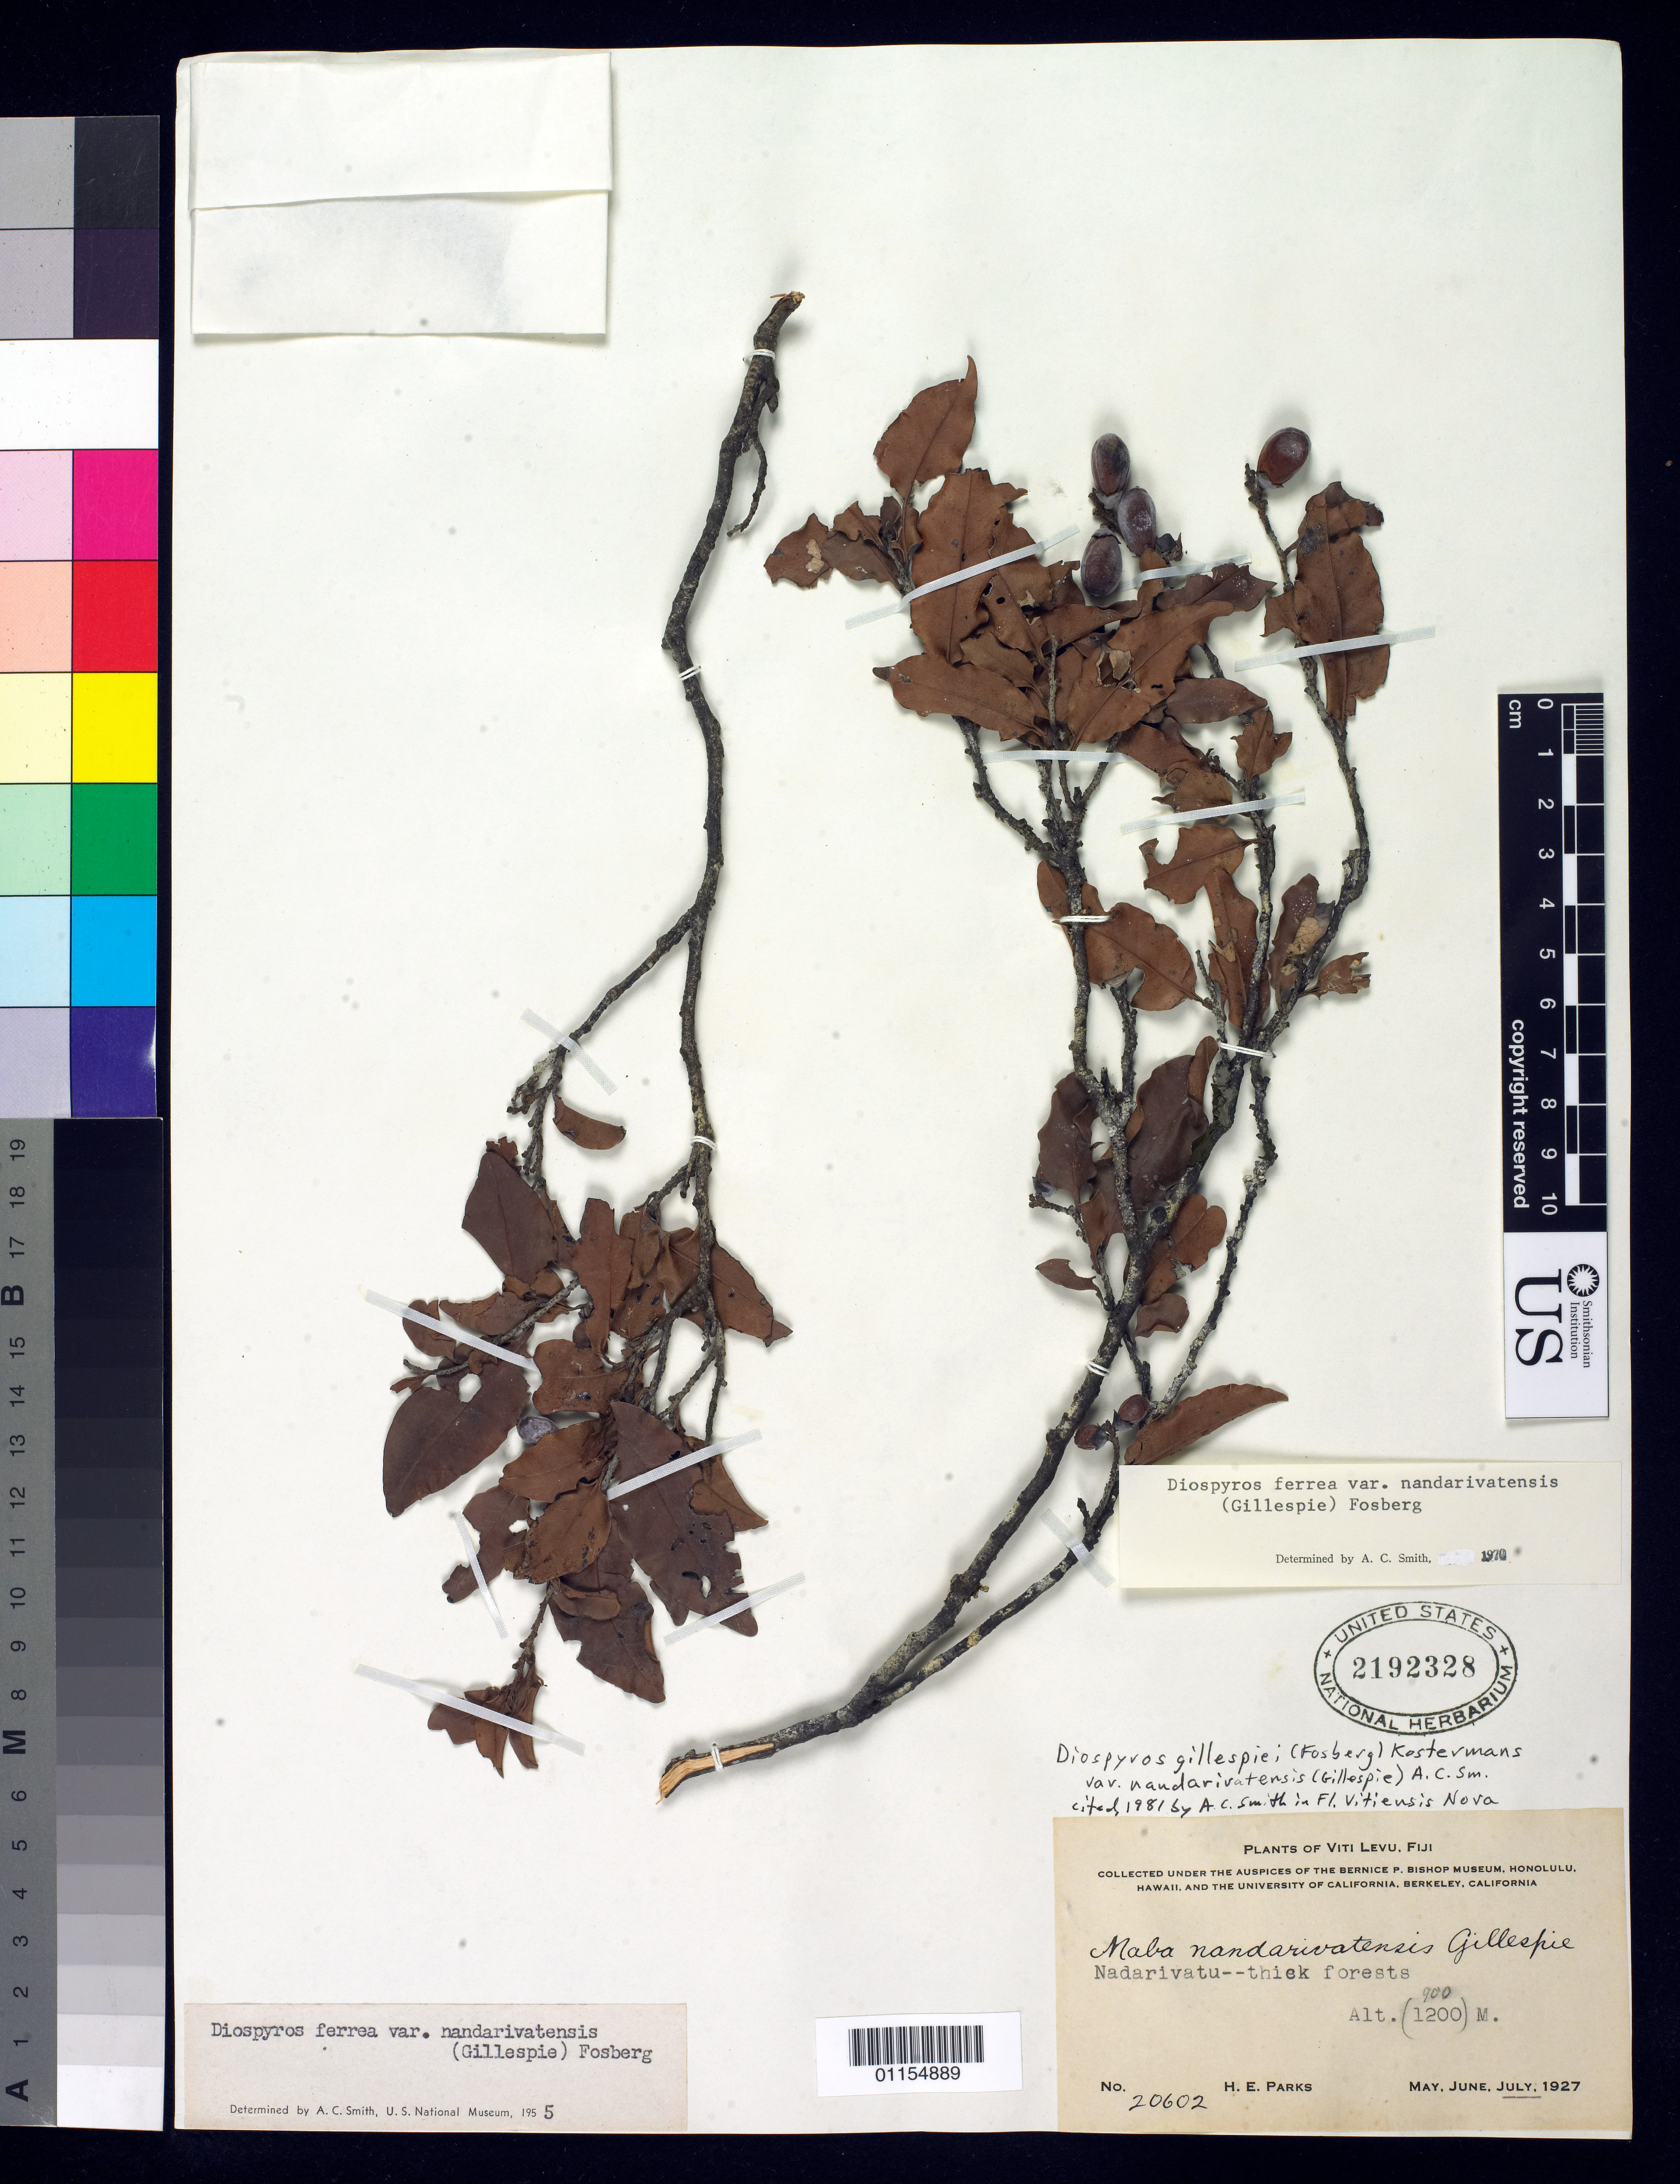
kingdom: Plantae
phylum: Tracheophyta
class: Magnoliopsida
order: Ericales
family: Ebenaceae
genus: Diospyros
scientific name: Diospyros gillespiei var. nandarivatensis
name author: (A.C. Sm.) Gillespie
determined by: Smith, A. C.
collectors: H. E. Parks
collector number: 20602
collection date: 1927-07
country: Fiji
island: Viti Levu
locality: Nadarivatu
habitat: Thick forests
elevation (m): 1200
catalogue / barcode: US 2192328